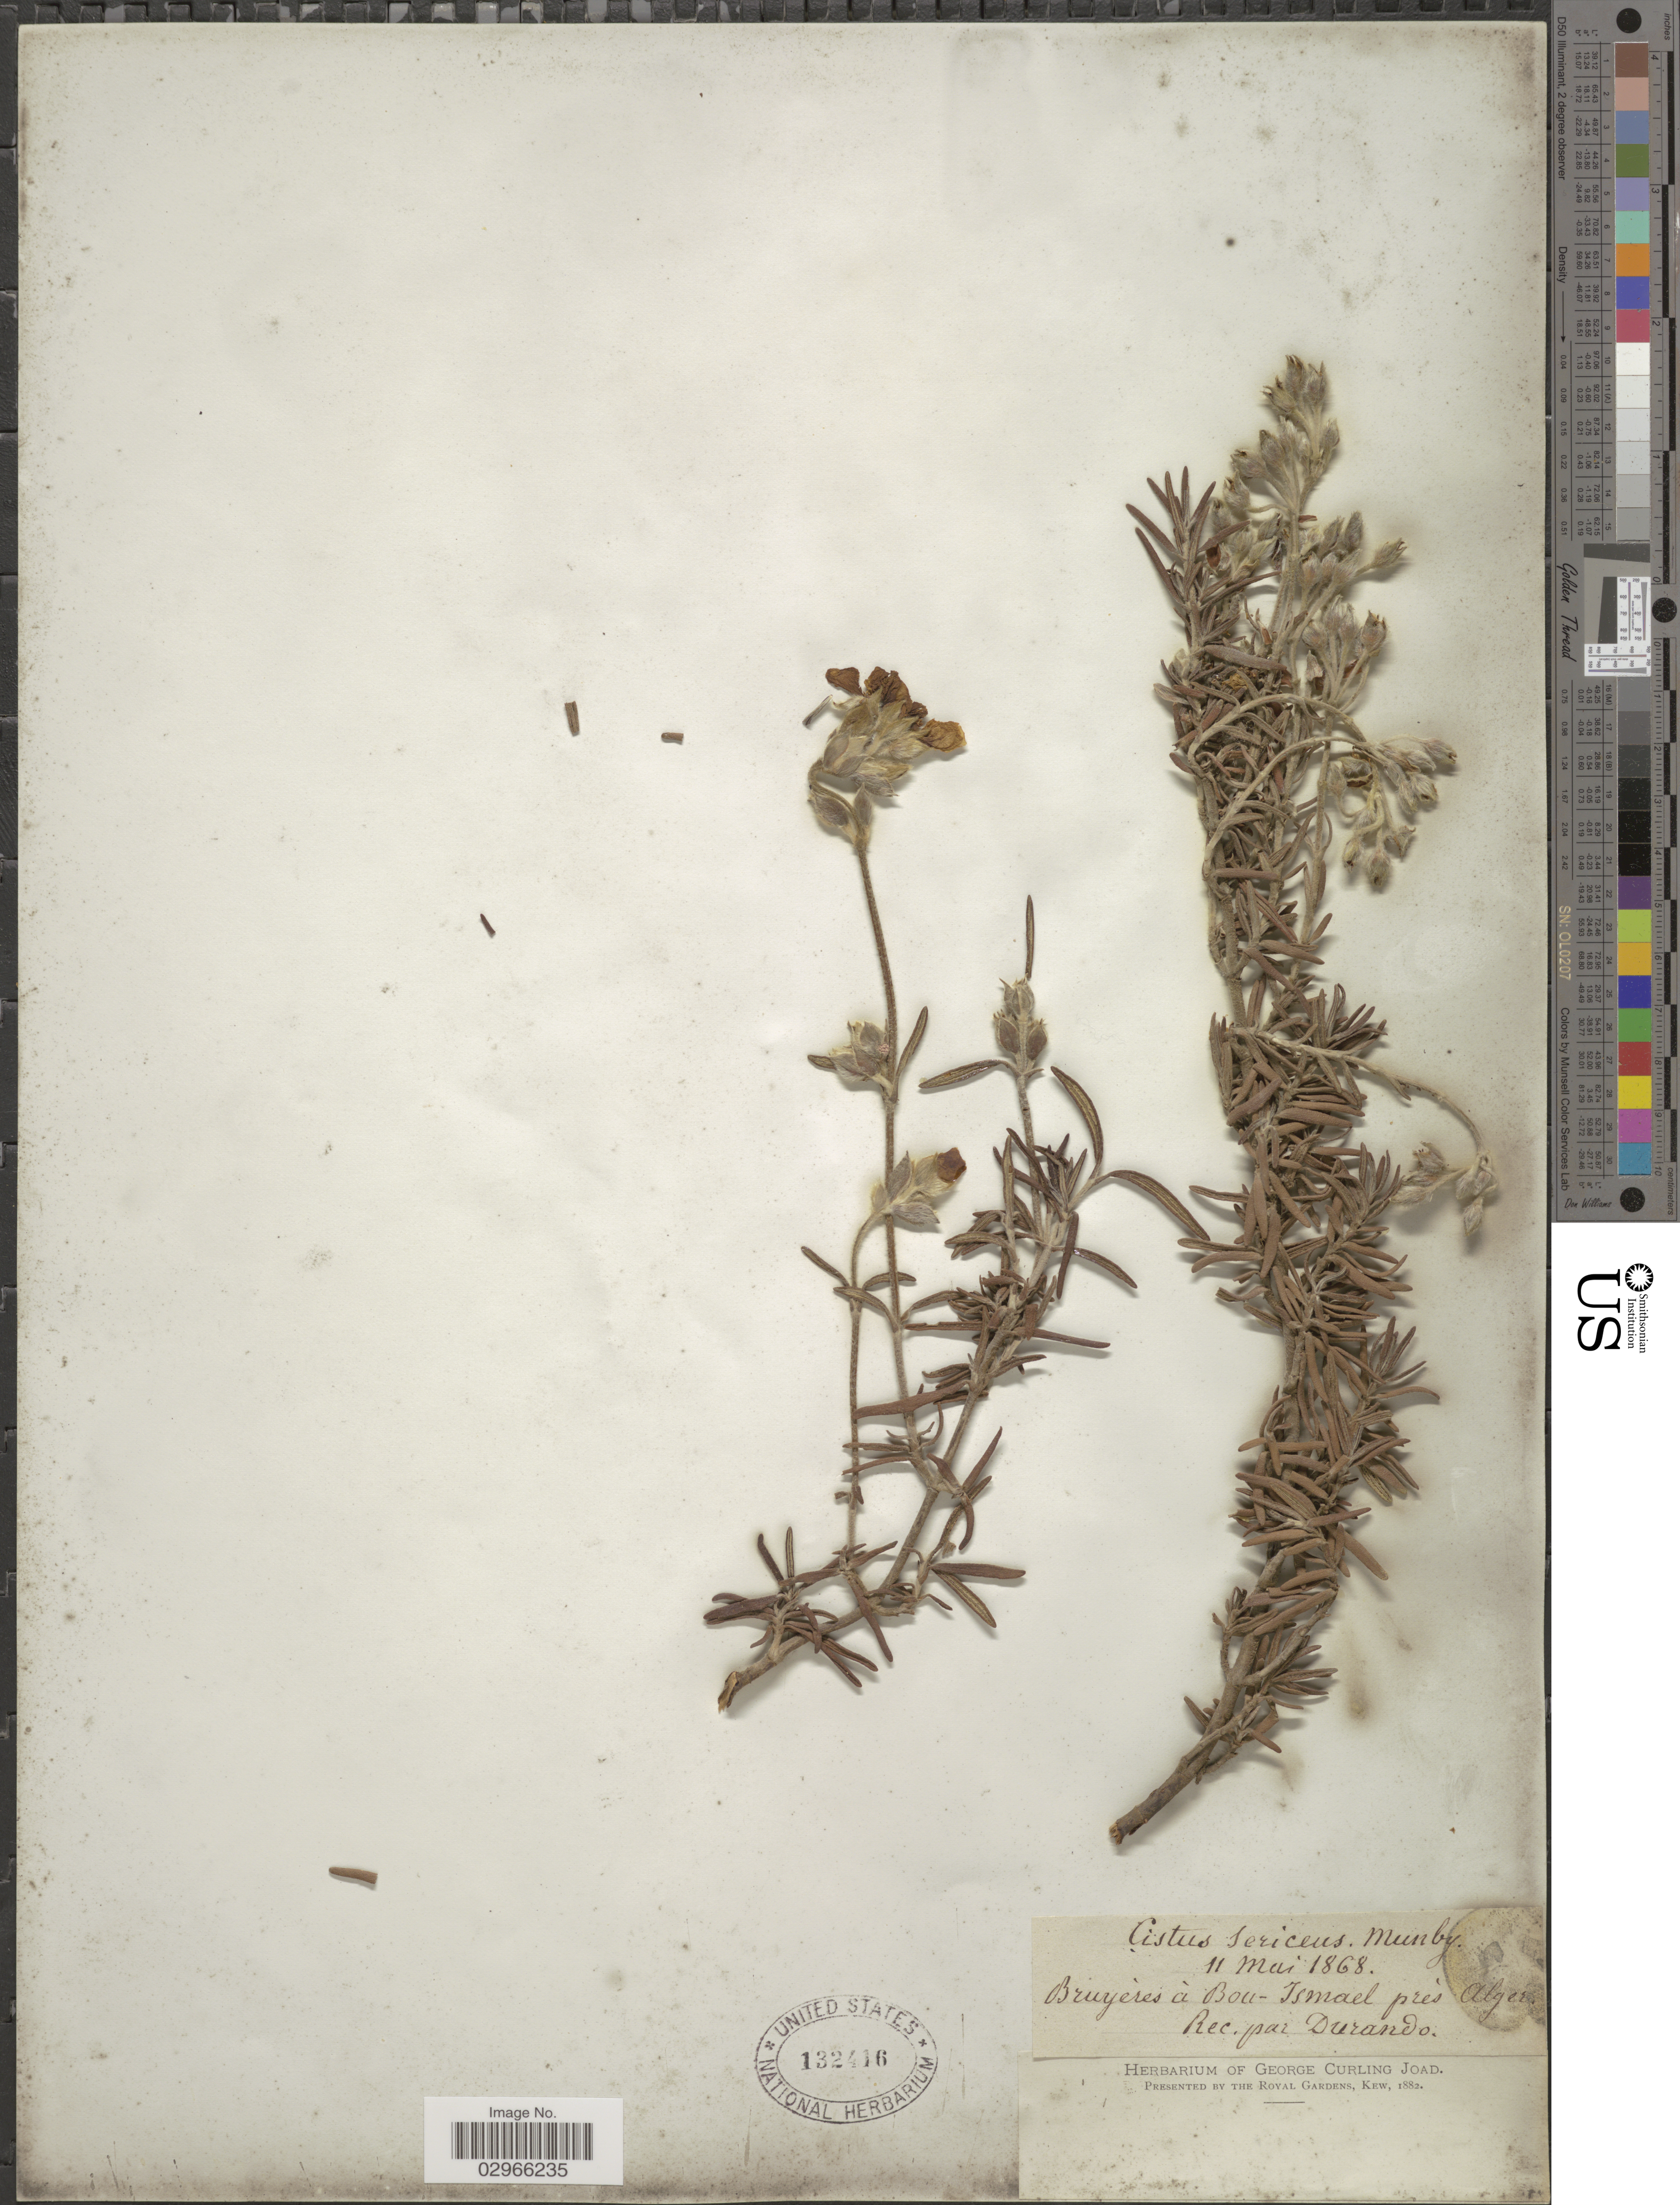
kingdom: Plantae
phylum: Tracheophyta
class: Magnoliopsida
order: Malvales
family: Cistaceae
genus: Cistus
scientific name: Cistus sericeus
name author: Munby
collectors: Durando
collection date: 1868-05-11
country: Algeria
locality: Bruyéres à Bou-Ismael prés Alger.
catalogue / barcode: US 132416